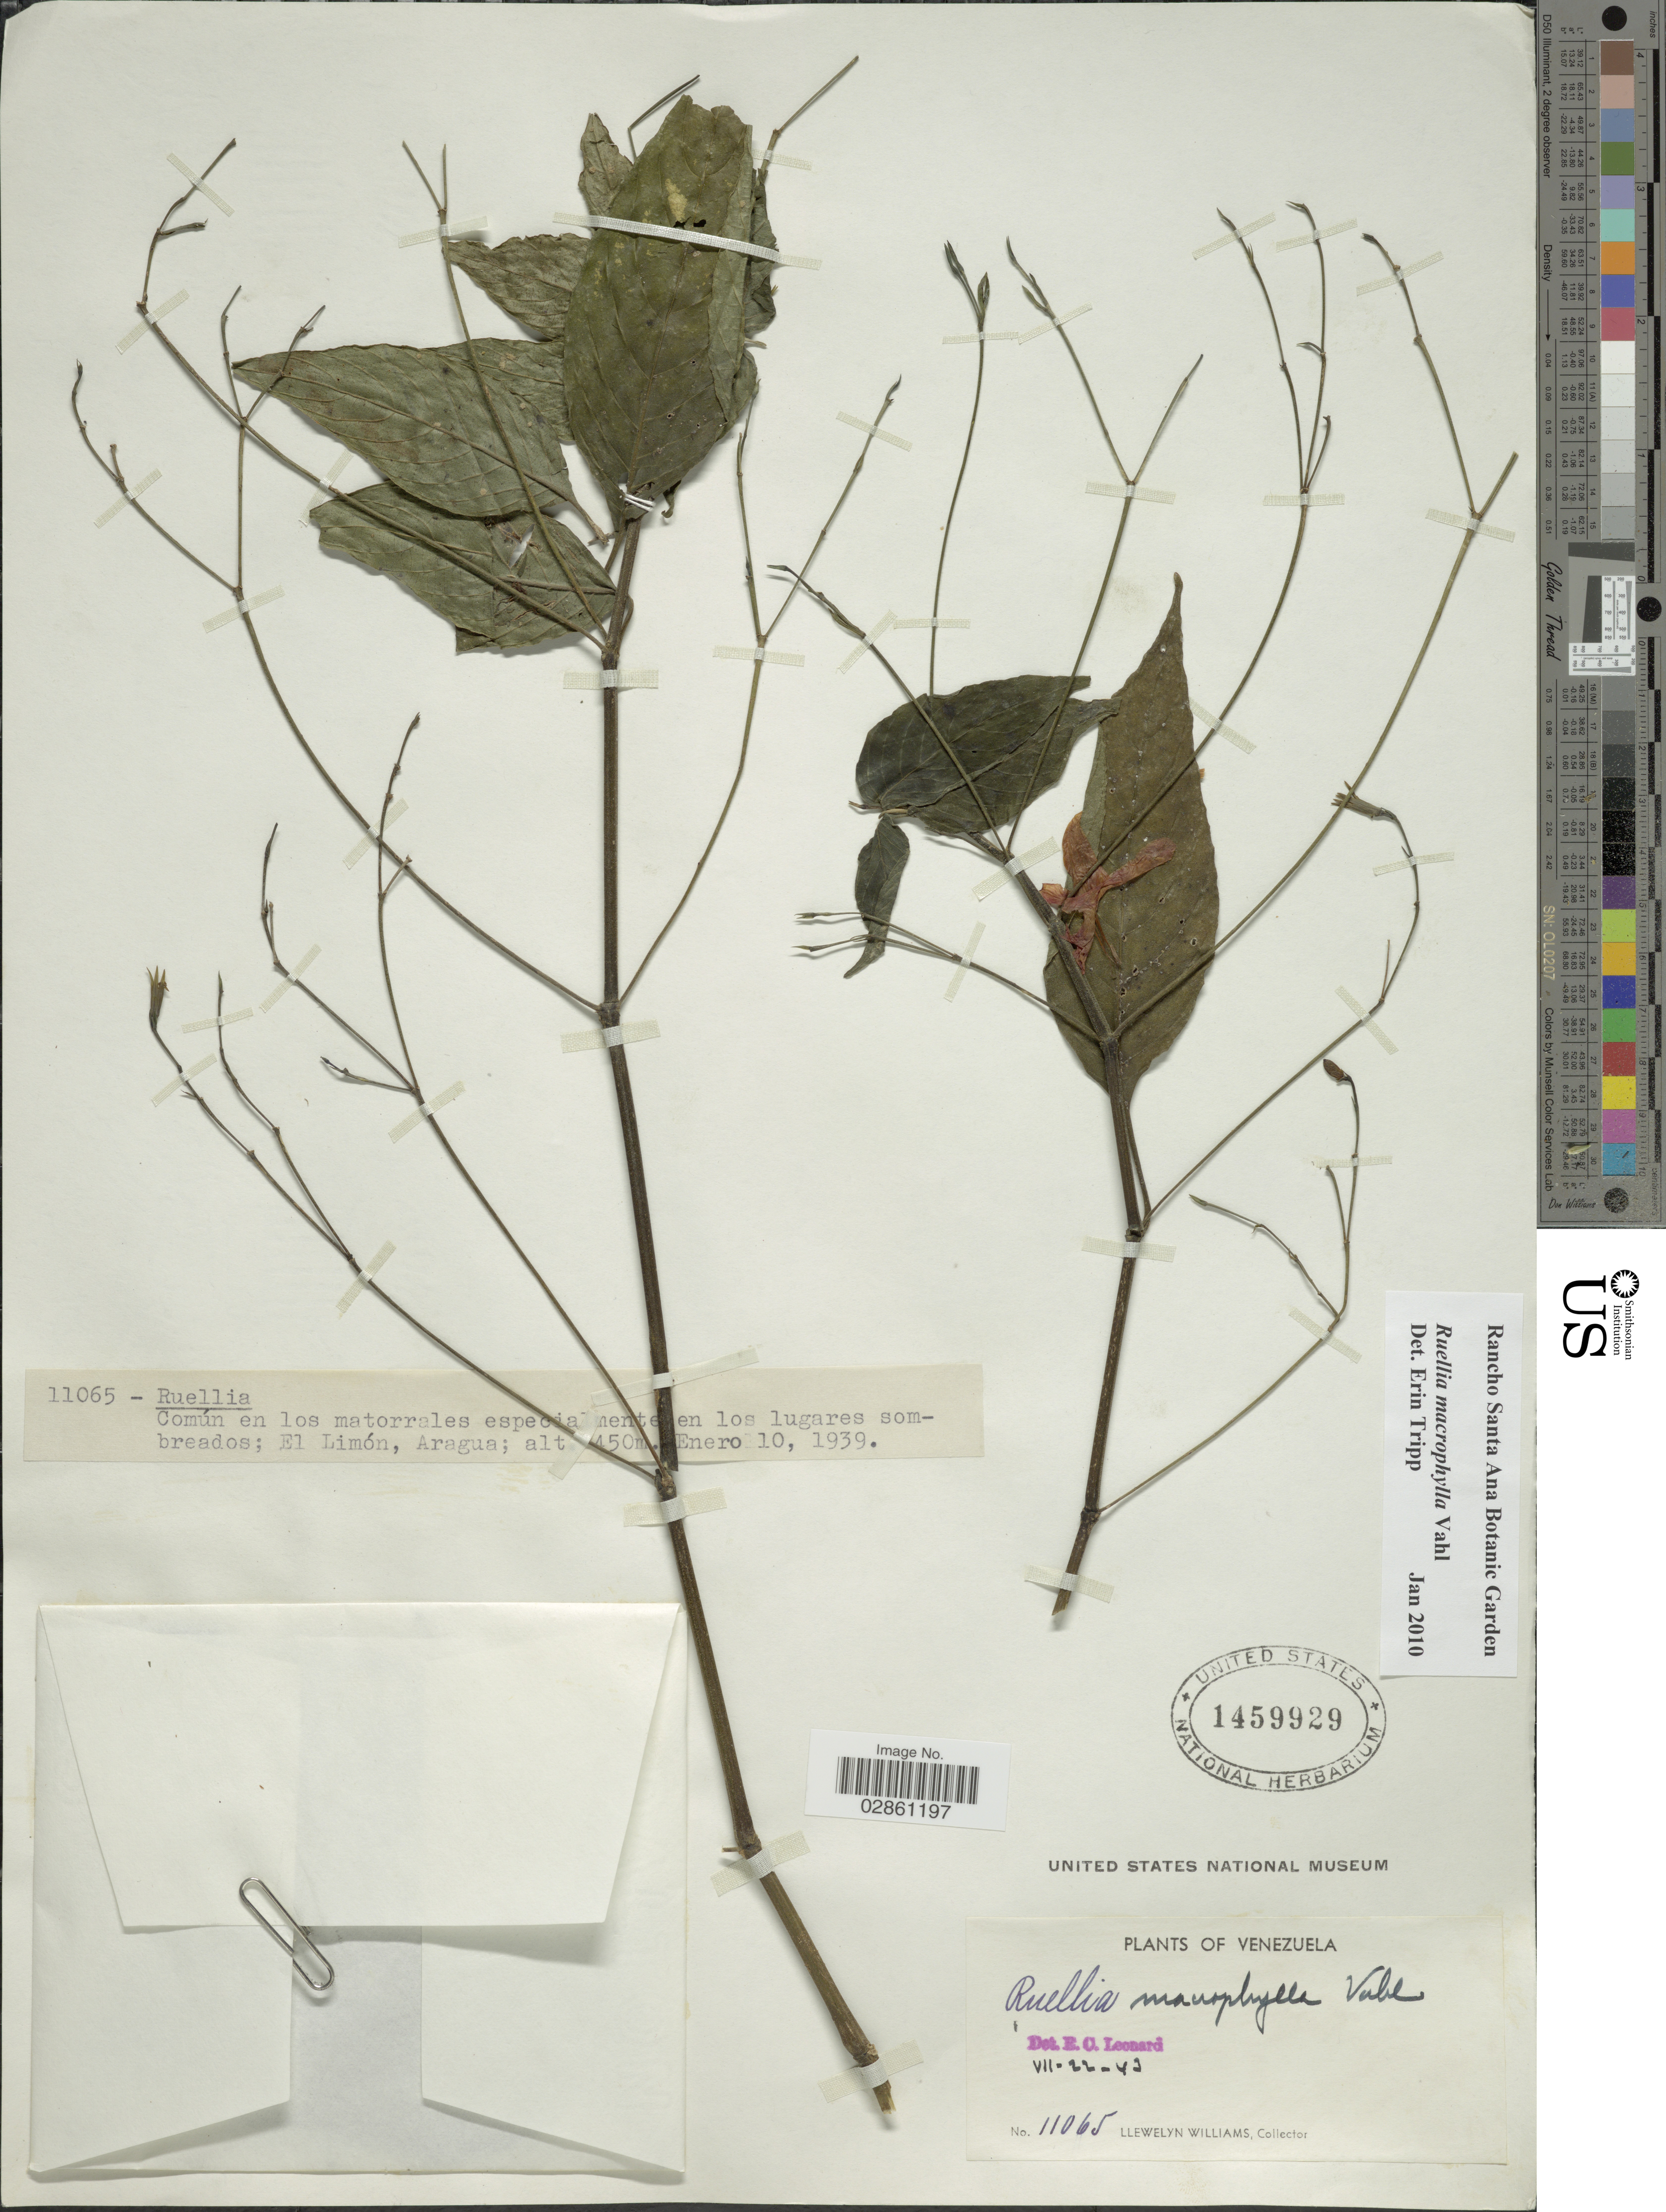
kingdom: Plantae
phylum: Tracheophyta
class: Magnoliopsida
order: Lamiales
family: Acanthaceae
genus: Ruellia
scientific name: Ruellia macrophylla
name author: Vahl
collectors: Ll. Williams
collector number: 11065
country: Venezuela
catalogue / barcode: US 1459929